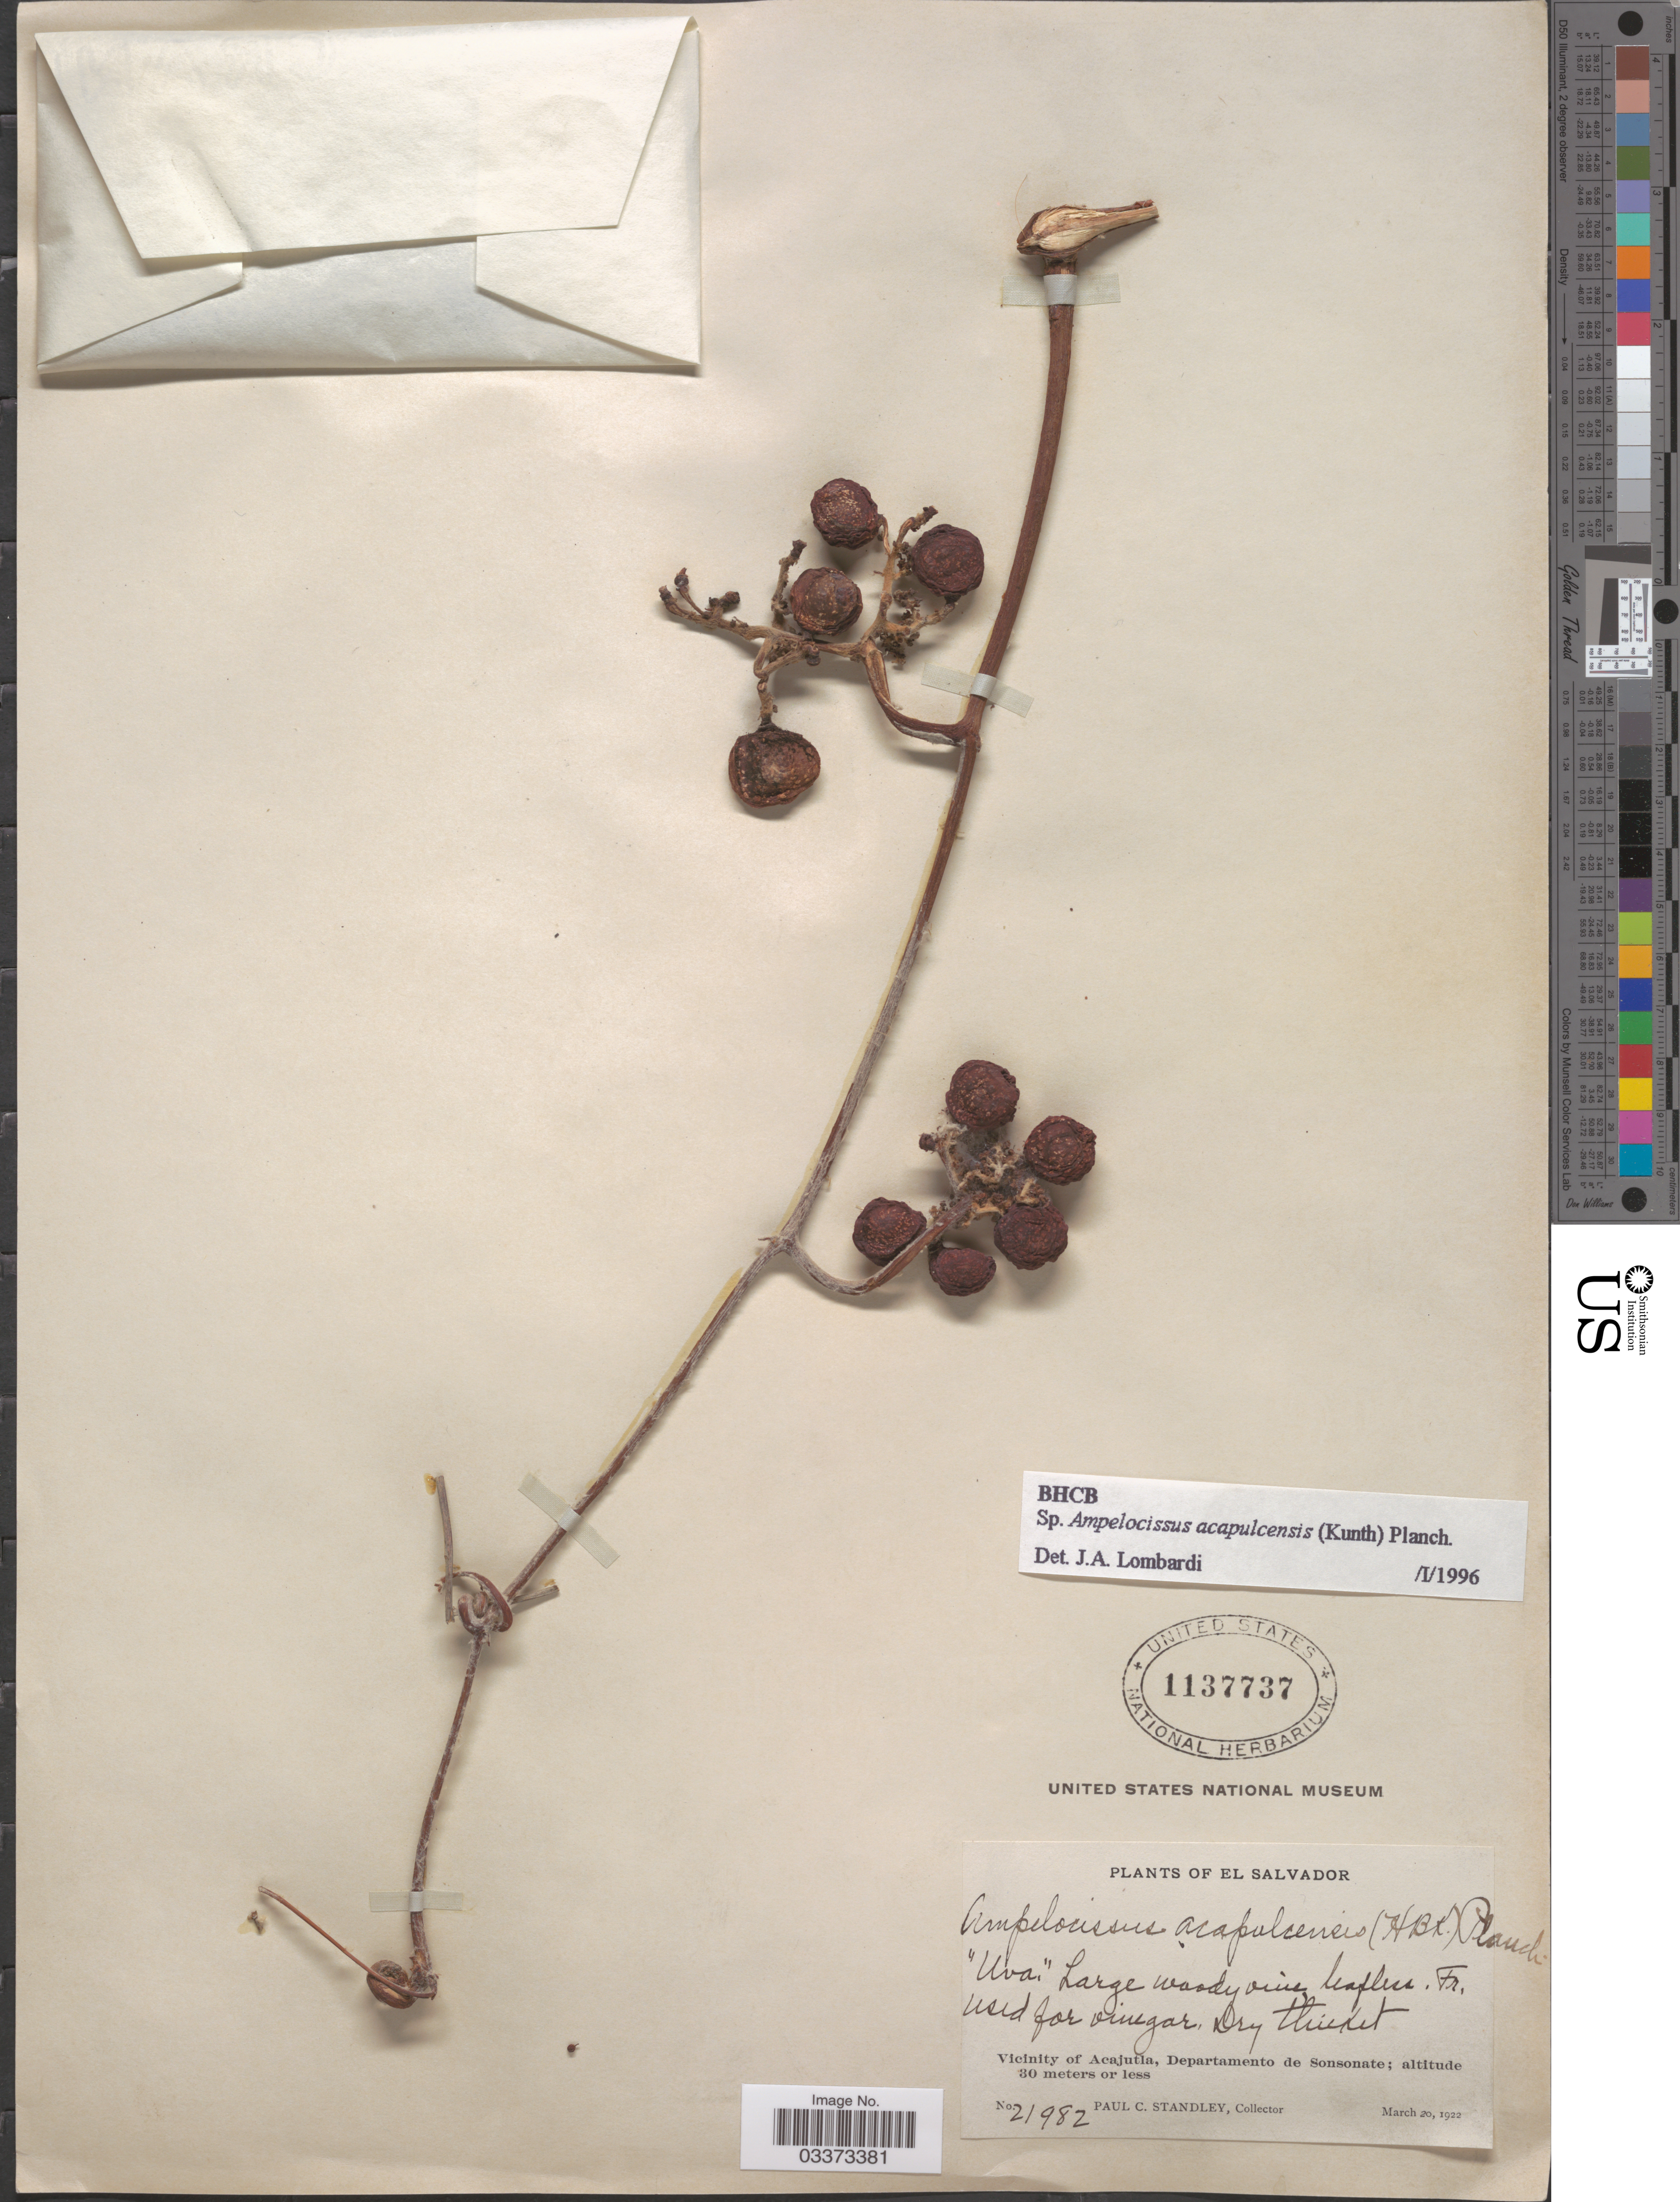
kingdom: Plantae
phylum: Tracheophyta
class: Magnoliopsida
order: Vitales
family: Vitaceae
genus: Ampelocissus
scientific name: Ampelocissus acapulcensis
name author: (Kunth) Planch.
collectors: P. C. Standley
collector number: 21982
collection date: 1922-03-20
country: El Salvador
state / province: Sonsonate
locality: Vicinity of Acajutla, Departamento de Sonsonate.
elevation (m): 30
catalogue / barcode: US 1137737